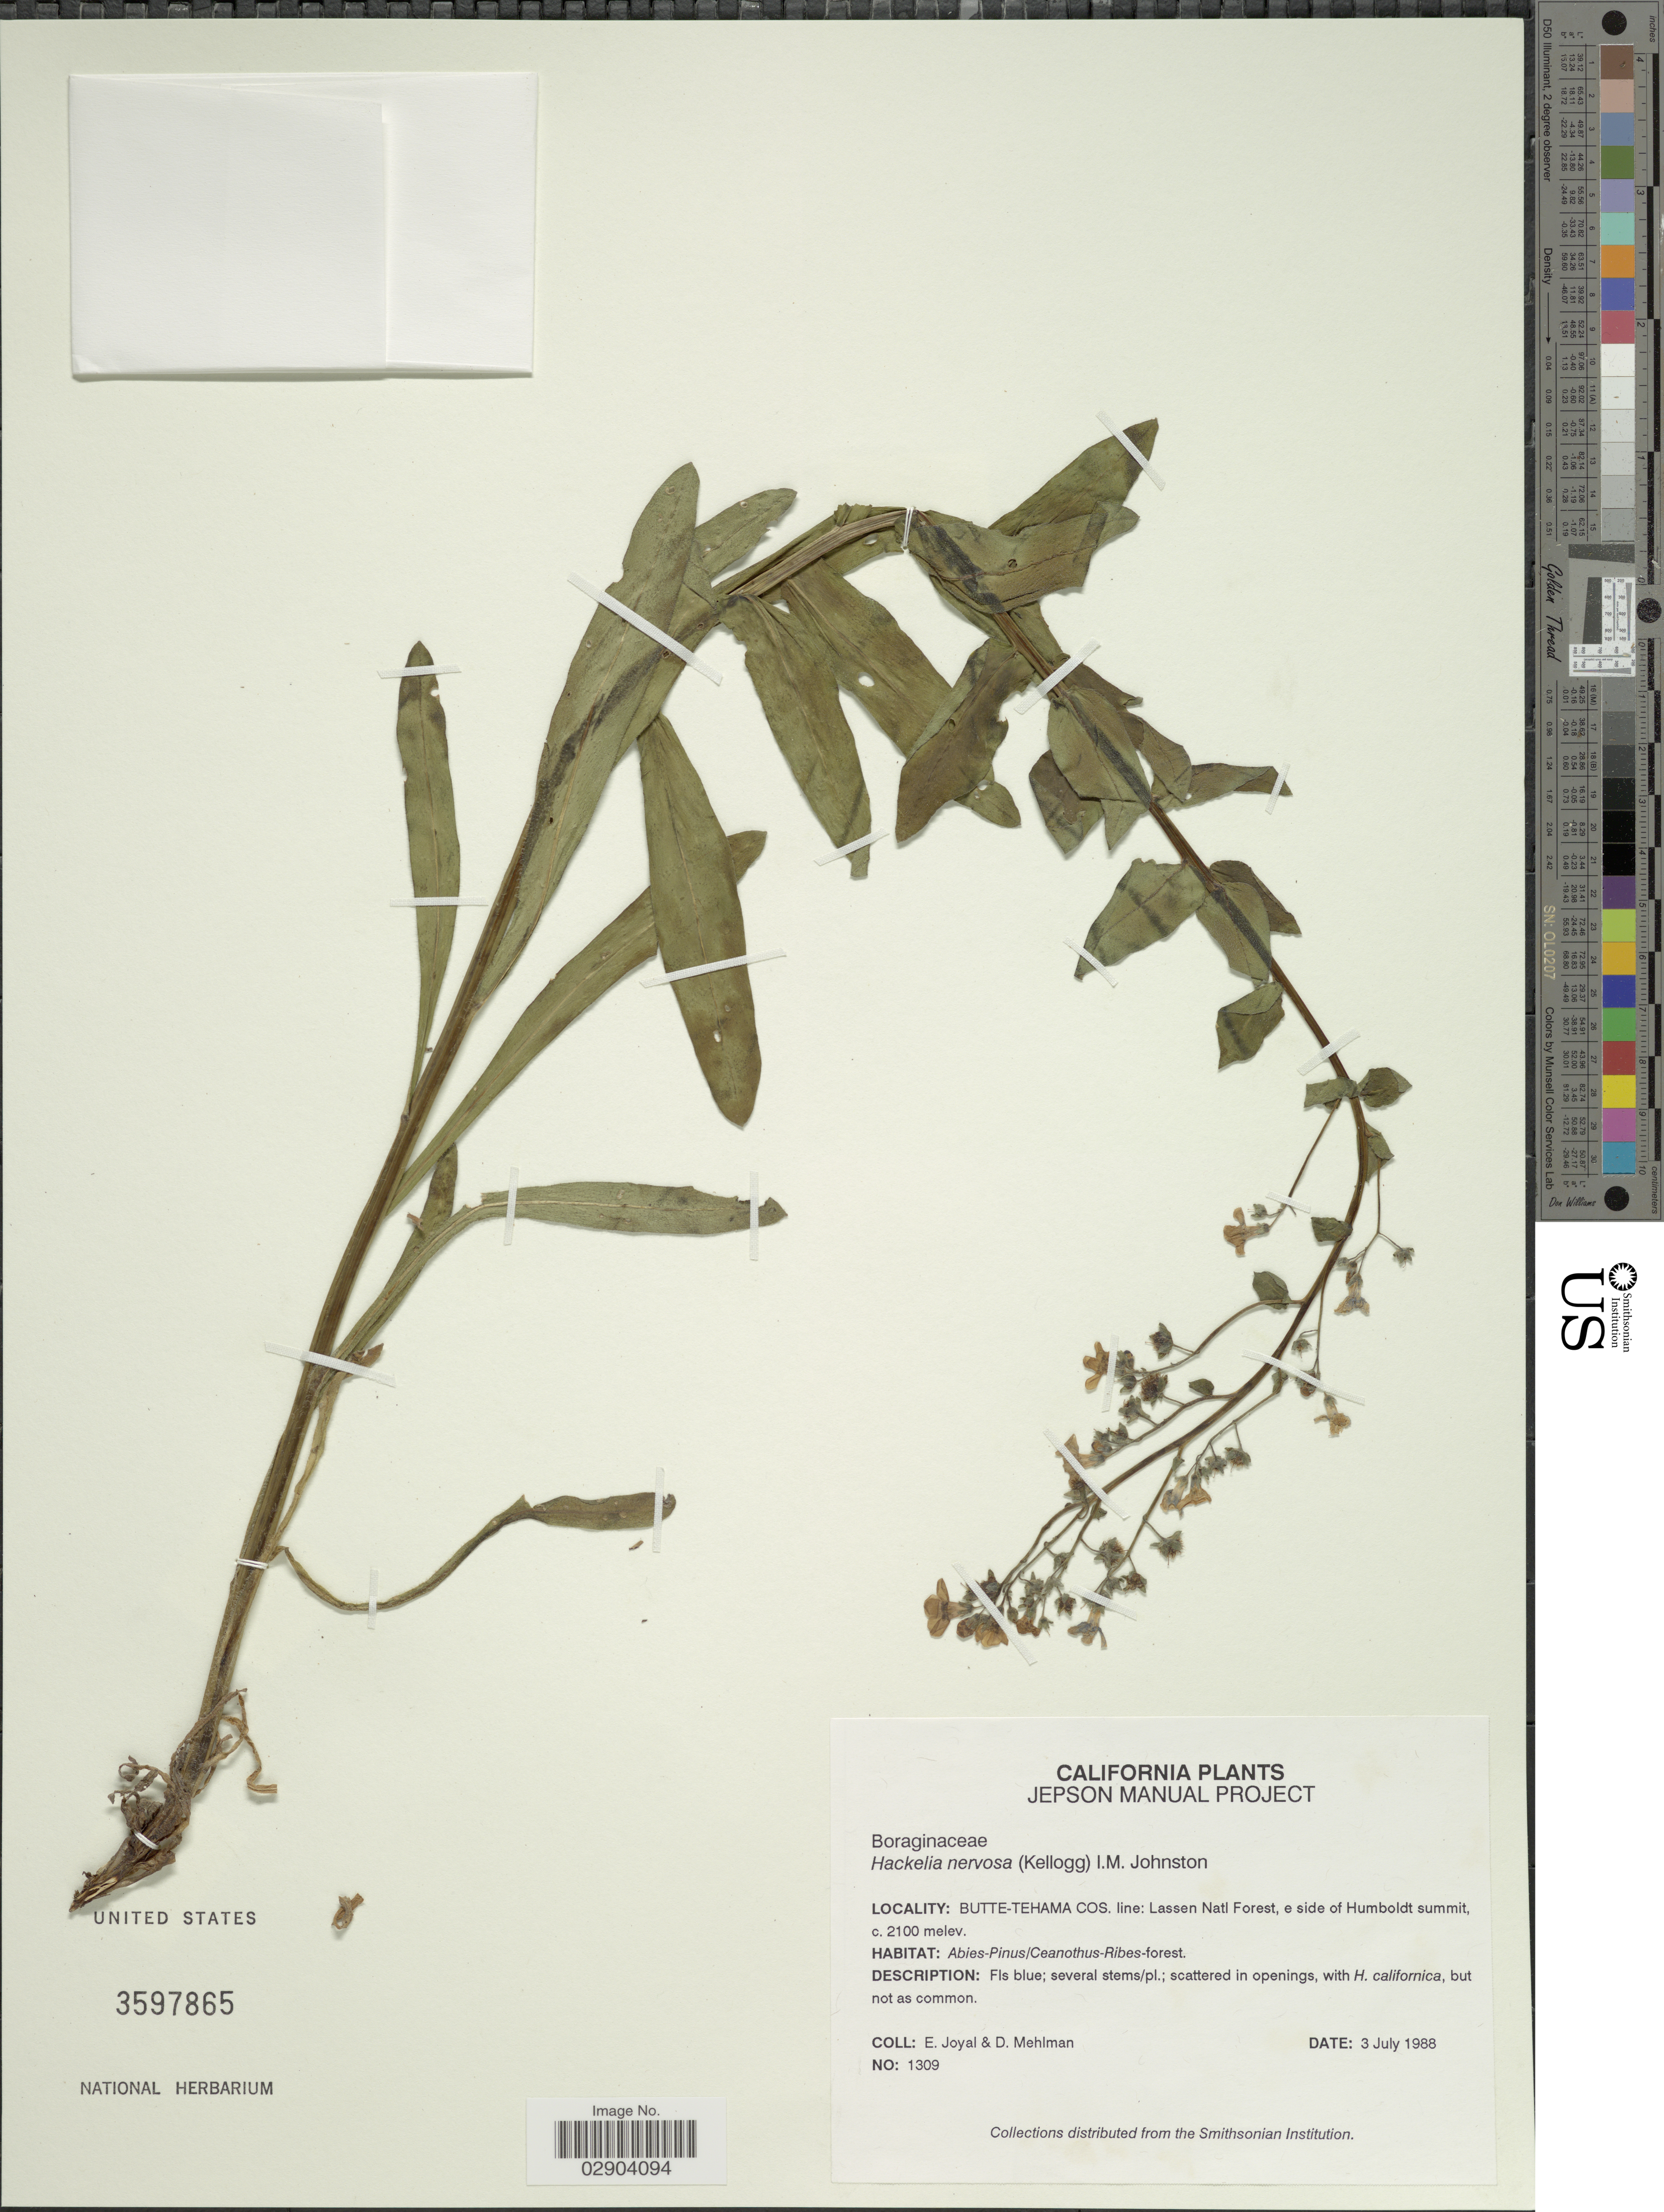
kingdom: Plantae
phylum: Tracheophyta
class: Magnoliopsida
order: Boraginales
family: Boraginaceae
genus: Hackelia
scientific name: Hackelia nervosa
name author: (Kellogg) I.M. Johnst.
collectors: E. Joyal & D. Mehlman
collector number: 1309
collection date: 1988-07-03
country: United States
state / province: California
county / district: Tehama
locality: Butte-Tehama Cos. line: Lassen Natl Forest, e side of Humboldt summit.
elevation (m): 2100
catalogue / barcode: US 3597865